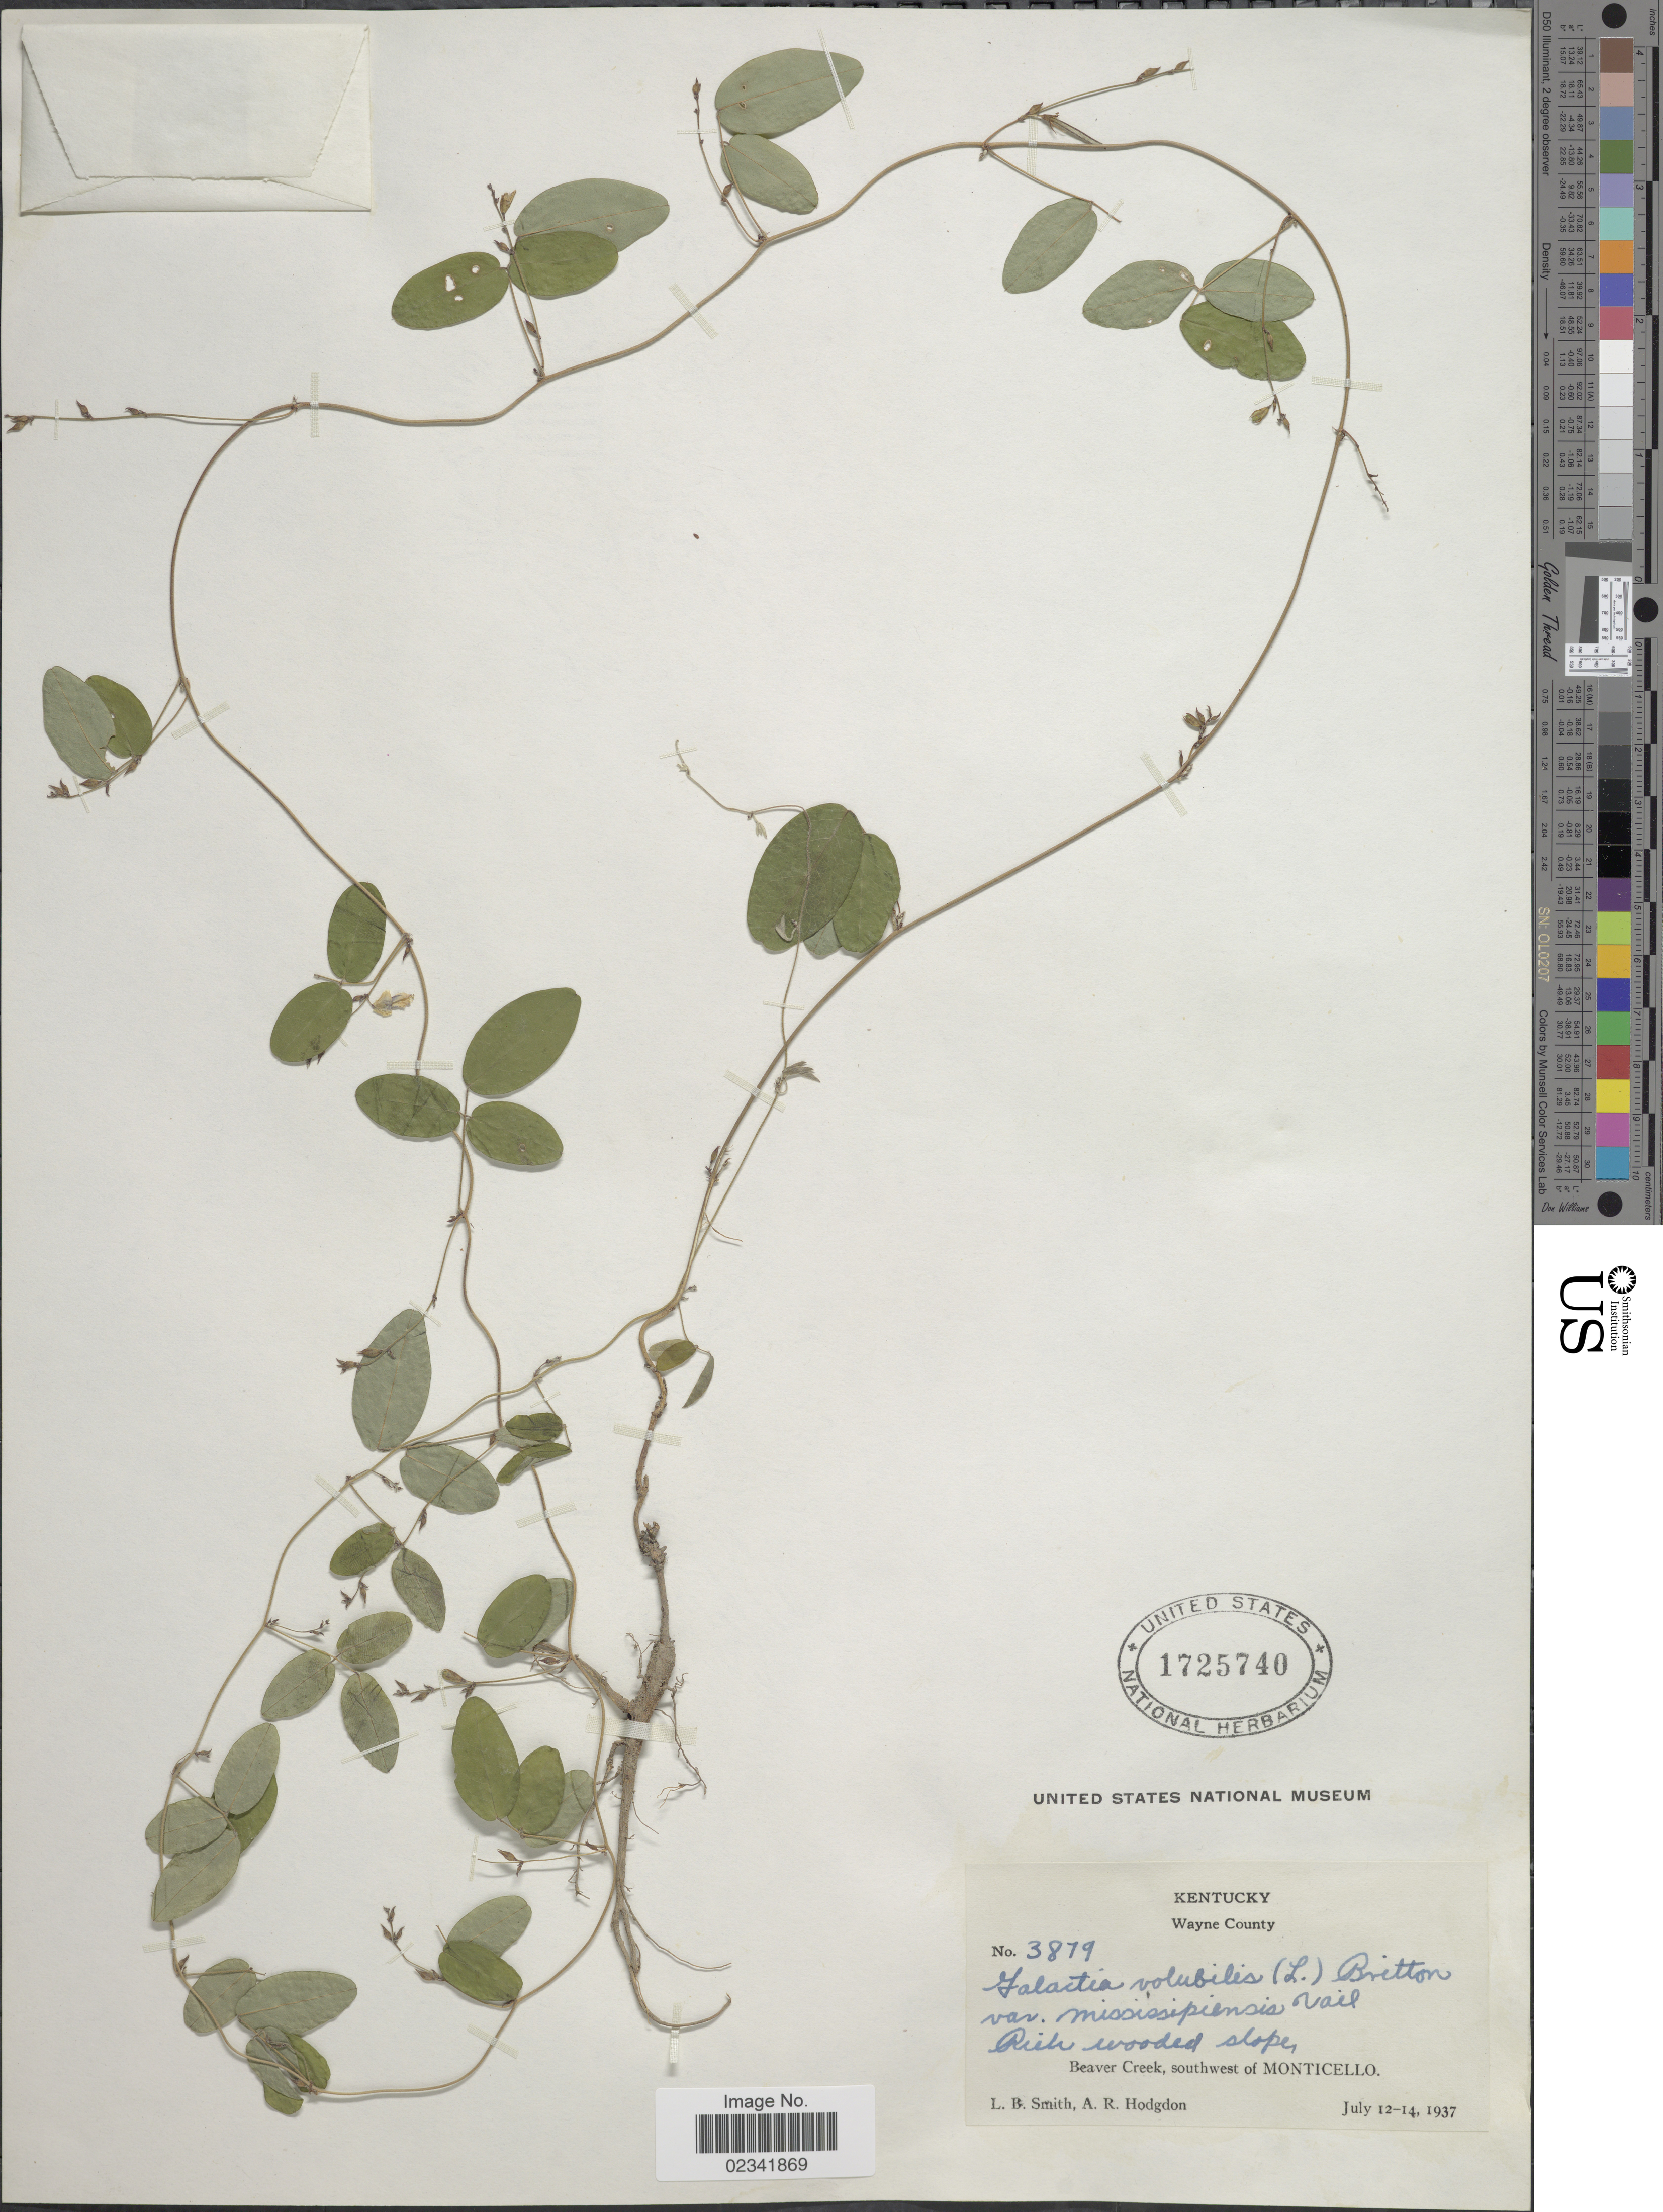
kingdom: Plantae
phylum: Tracheophyta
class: Magnoliopsida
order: Fabales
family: Fabaceae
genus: Galactia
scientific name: Galactia volubilis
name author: (L.) Britton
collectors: L. Smith & A. R. Hodgdon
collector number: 3879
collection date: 1937-07-12/1937-07-14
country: United States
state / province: Kentucky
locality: Wayne County, Beaver Creek, southwest of Monticello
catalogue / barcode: US 1725740